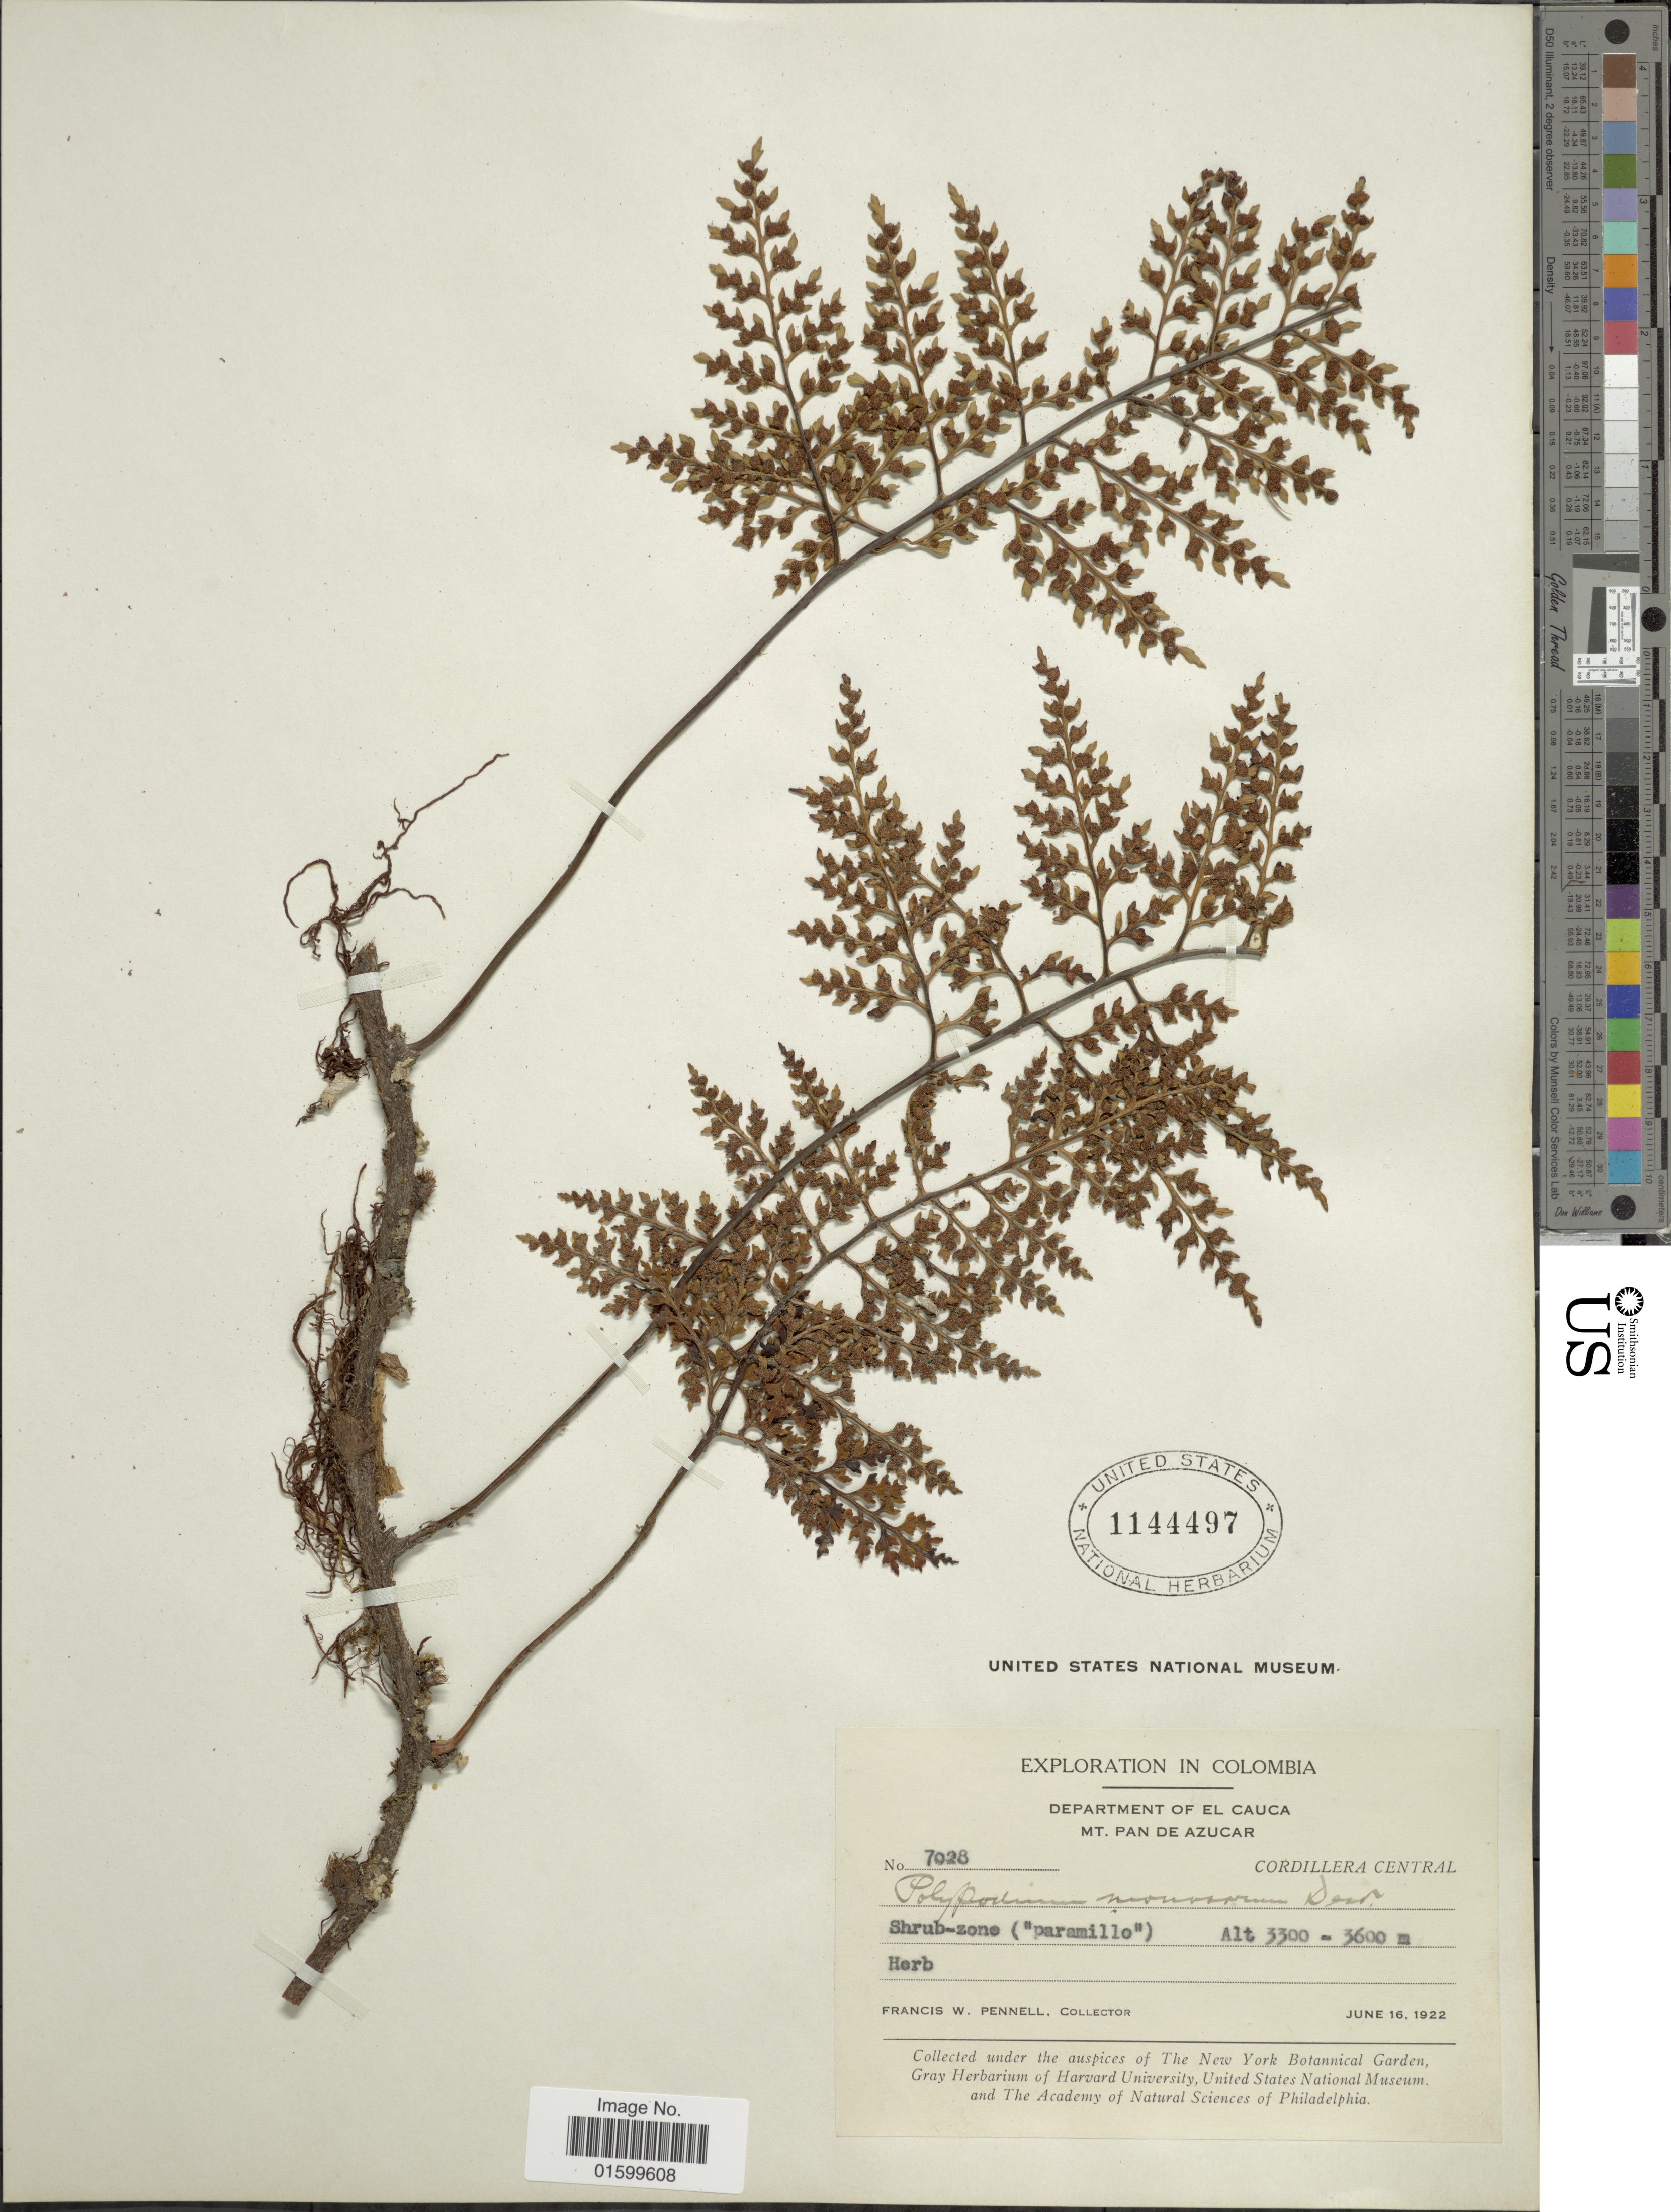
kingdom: Plantae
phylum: Tracheophyta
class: Polypodiopsida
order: Polypodiales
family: Polypodiaceae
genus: Pleopeltis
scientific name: Pleopeltis monosora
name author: (Desv.) A.R. Sm.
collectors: F. W. Pennell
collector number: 7028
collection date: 1922-06-16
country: Colombia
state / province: Cauca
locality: Department of El Cauca, Mt. Pan de Azucar, Cordillera Central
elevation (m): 3300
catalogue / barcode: US 1144497